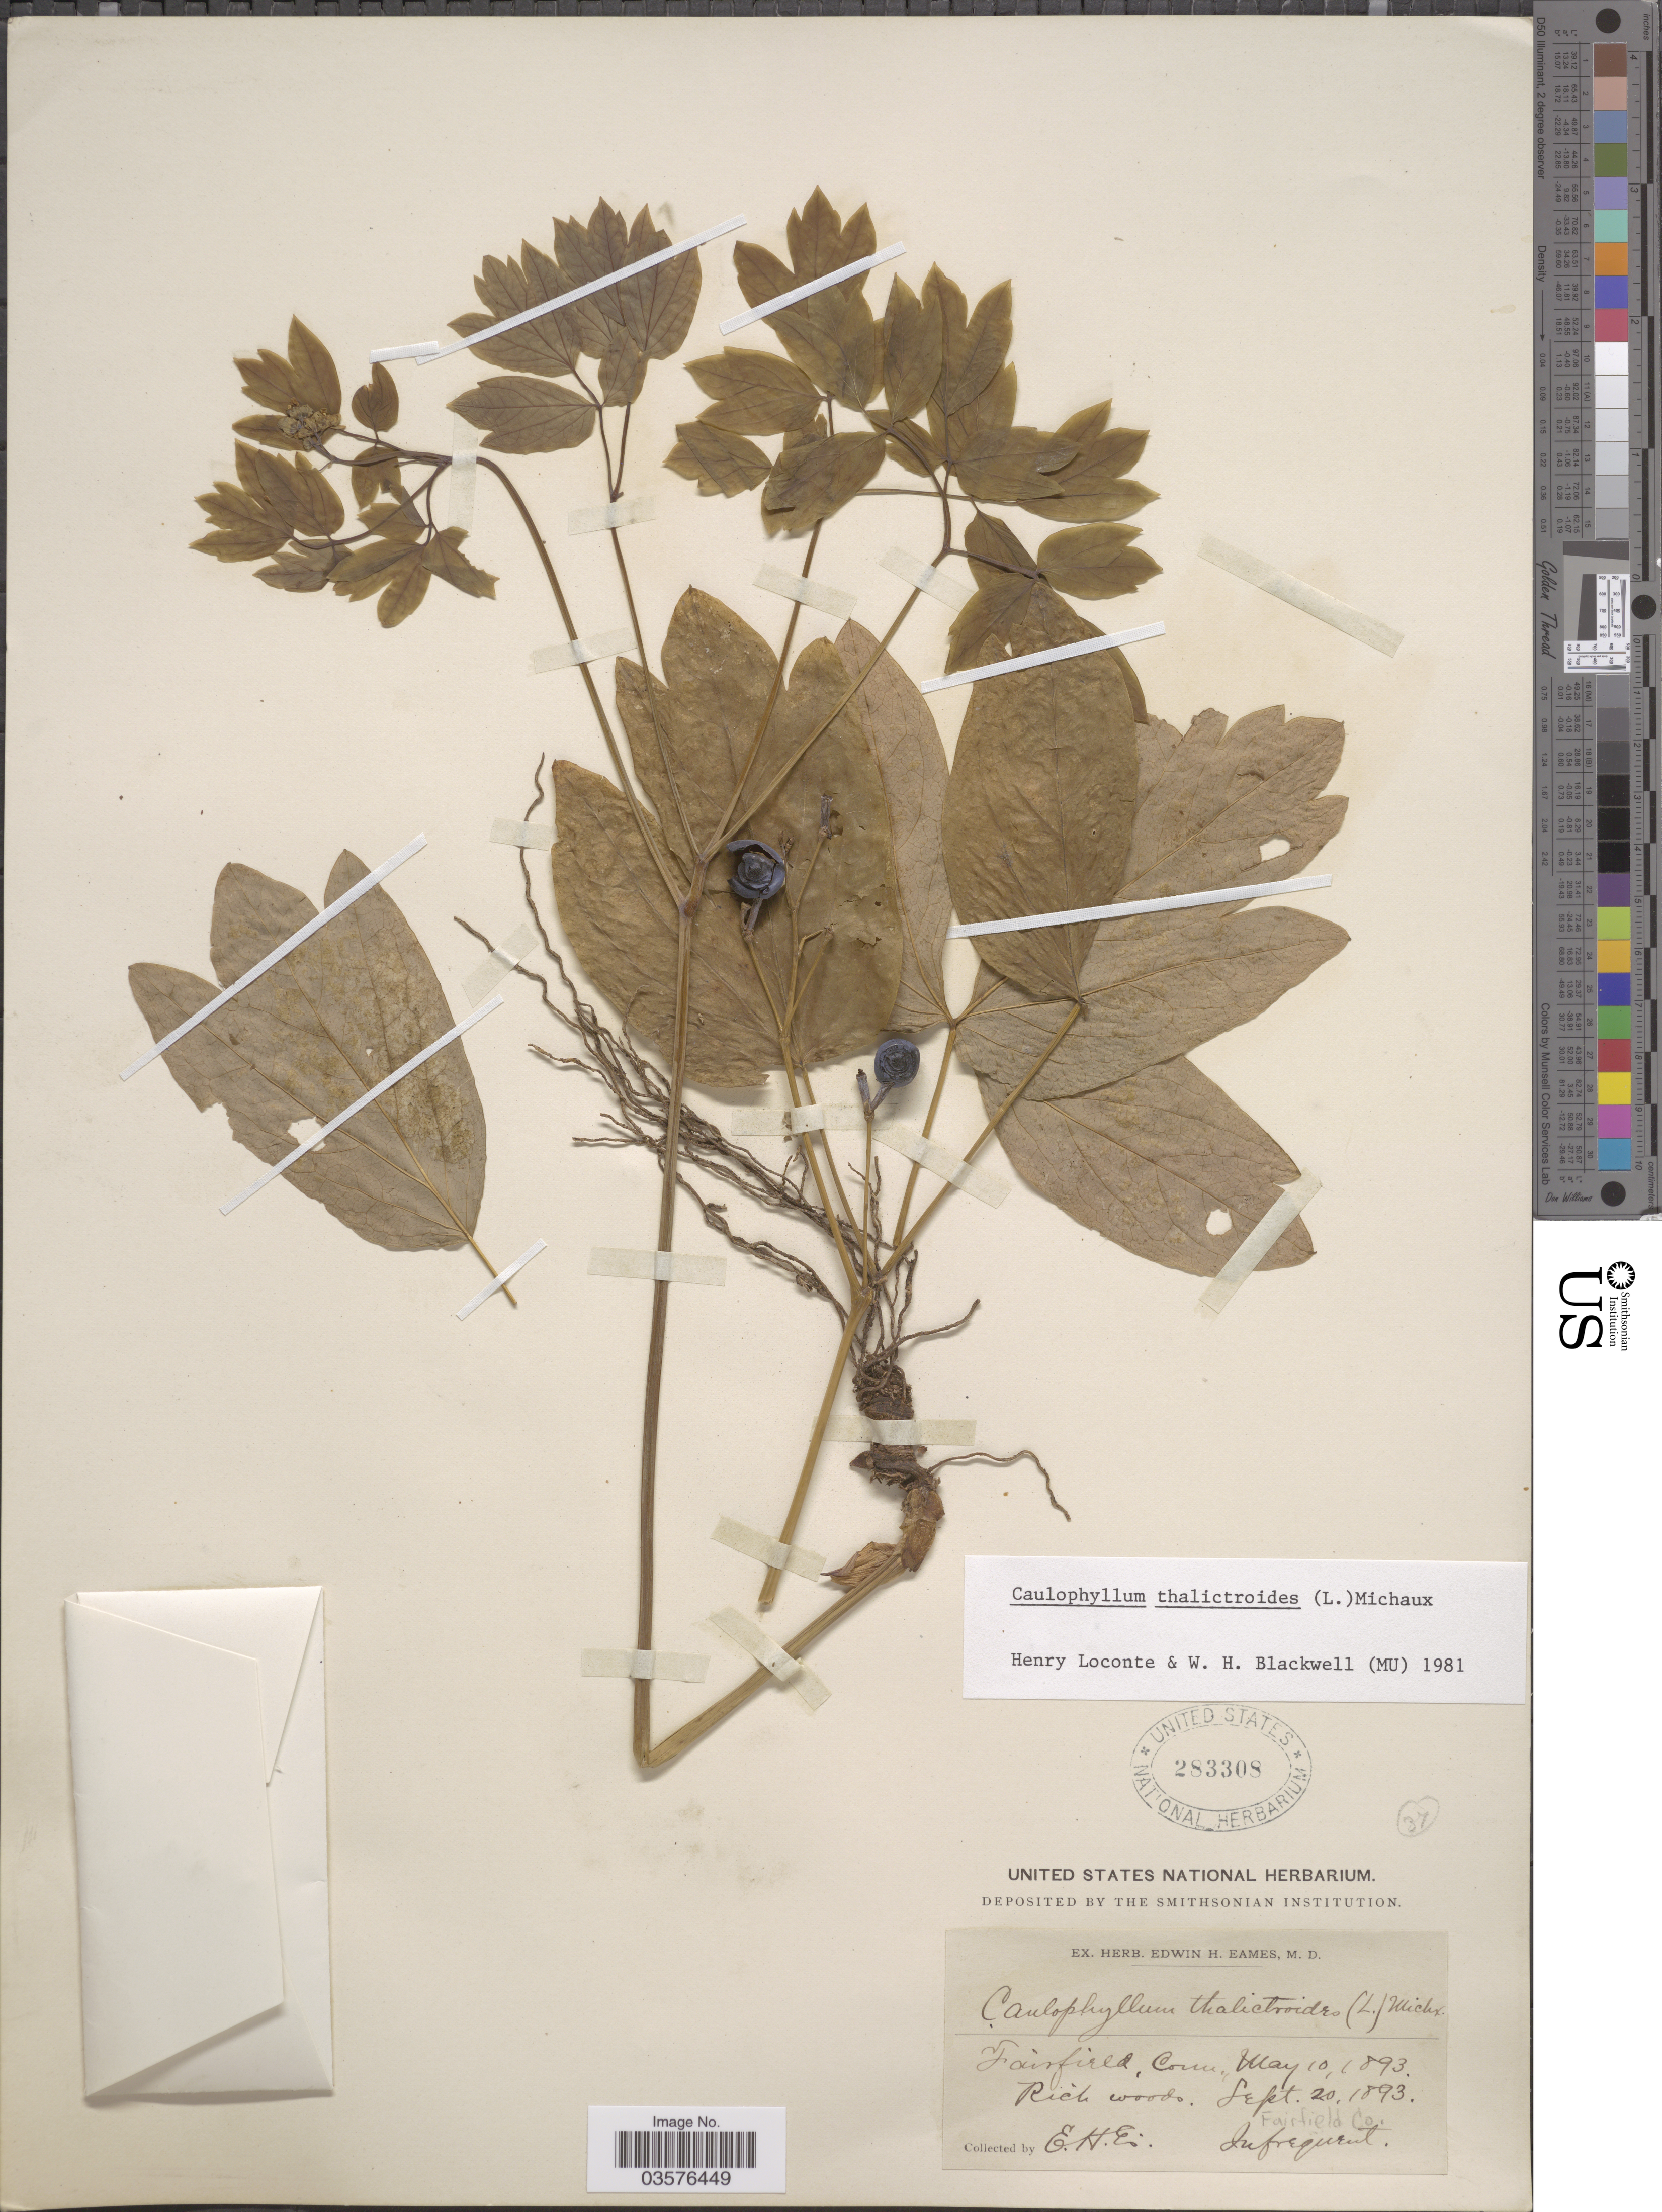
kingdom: Plantae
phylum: Tracheophyta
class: Magnoliopsida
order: Ranunculales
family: Berberidaceae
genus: Caulophyllum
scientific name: Caulophyllum thalictroides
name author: (L.) Michx.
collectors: E. H. Eames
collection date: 1893-05-10/1893-09-20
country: United States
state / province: Connecticut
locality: Fairfield. Fairfield Co.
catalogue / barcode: US 283308